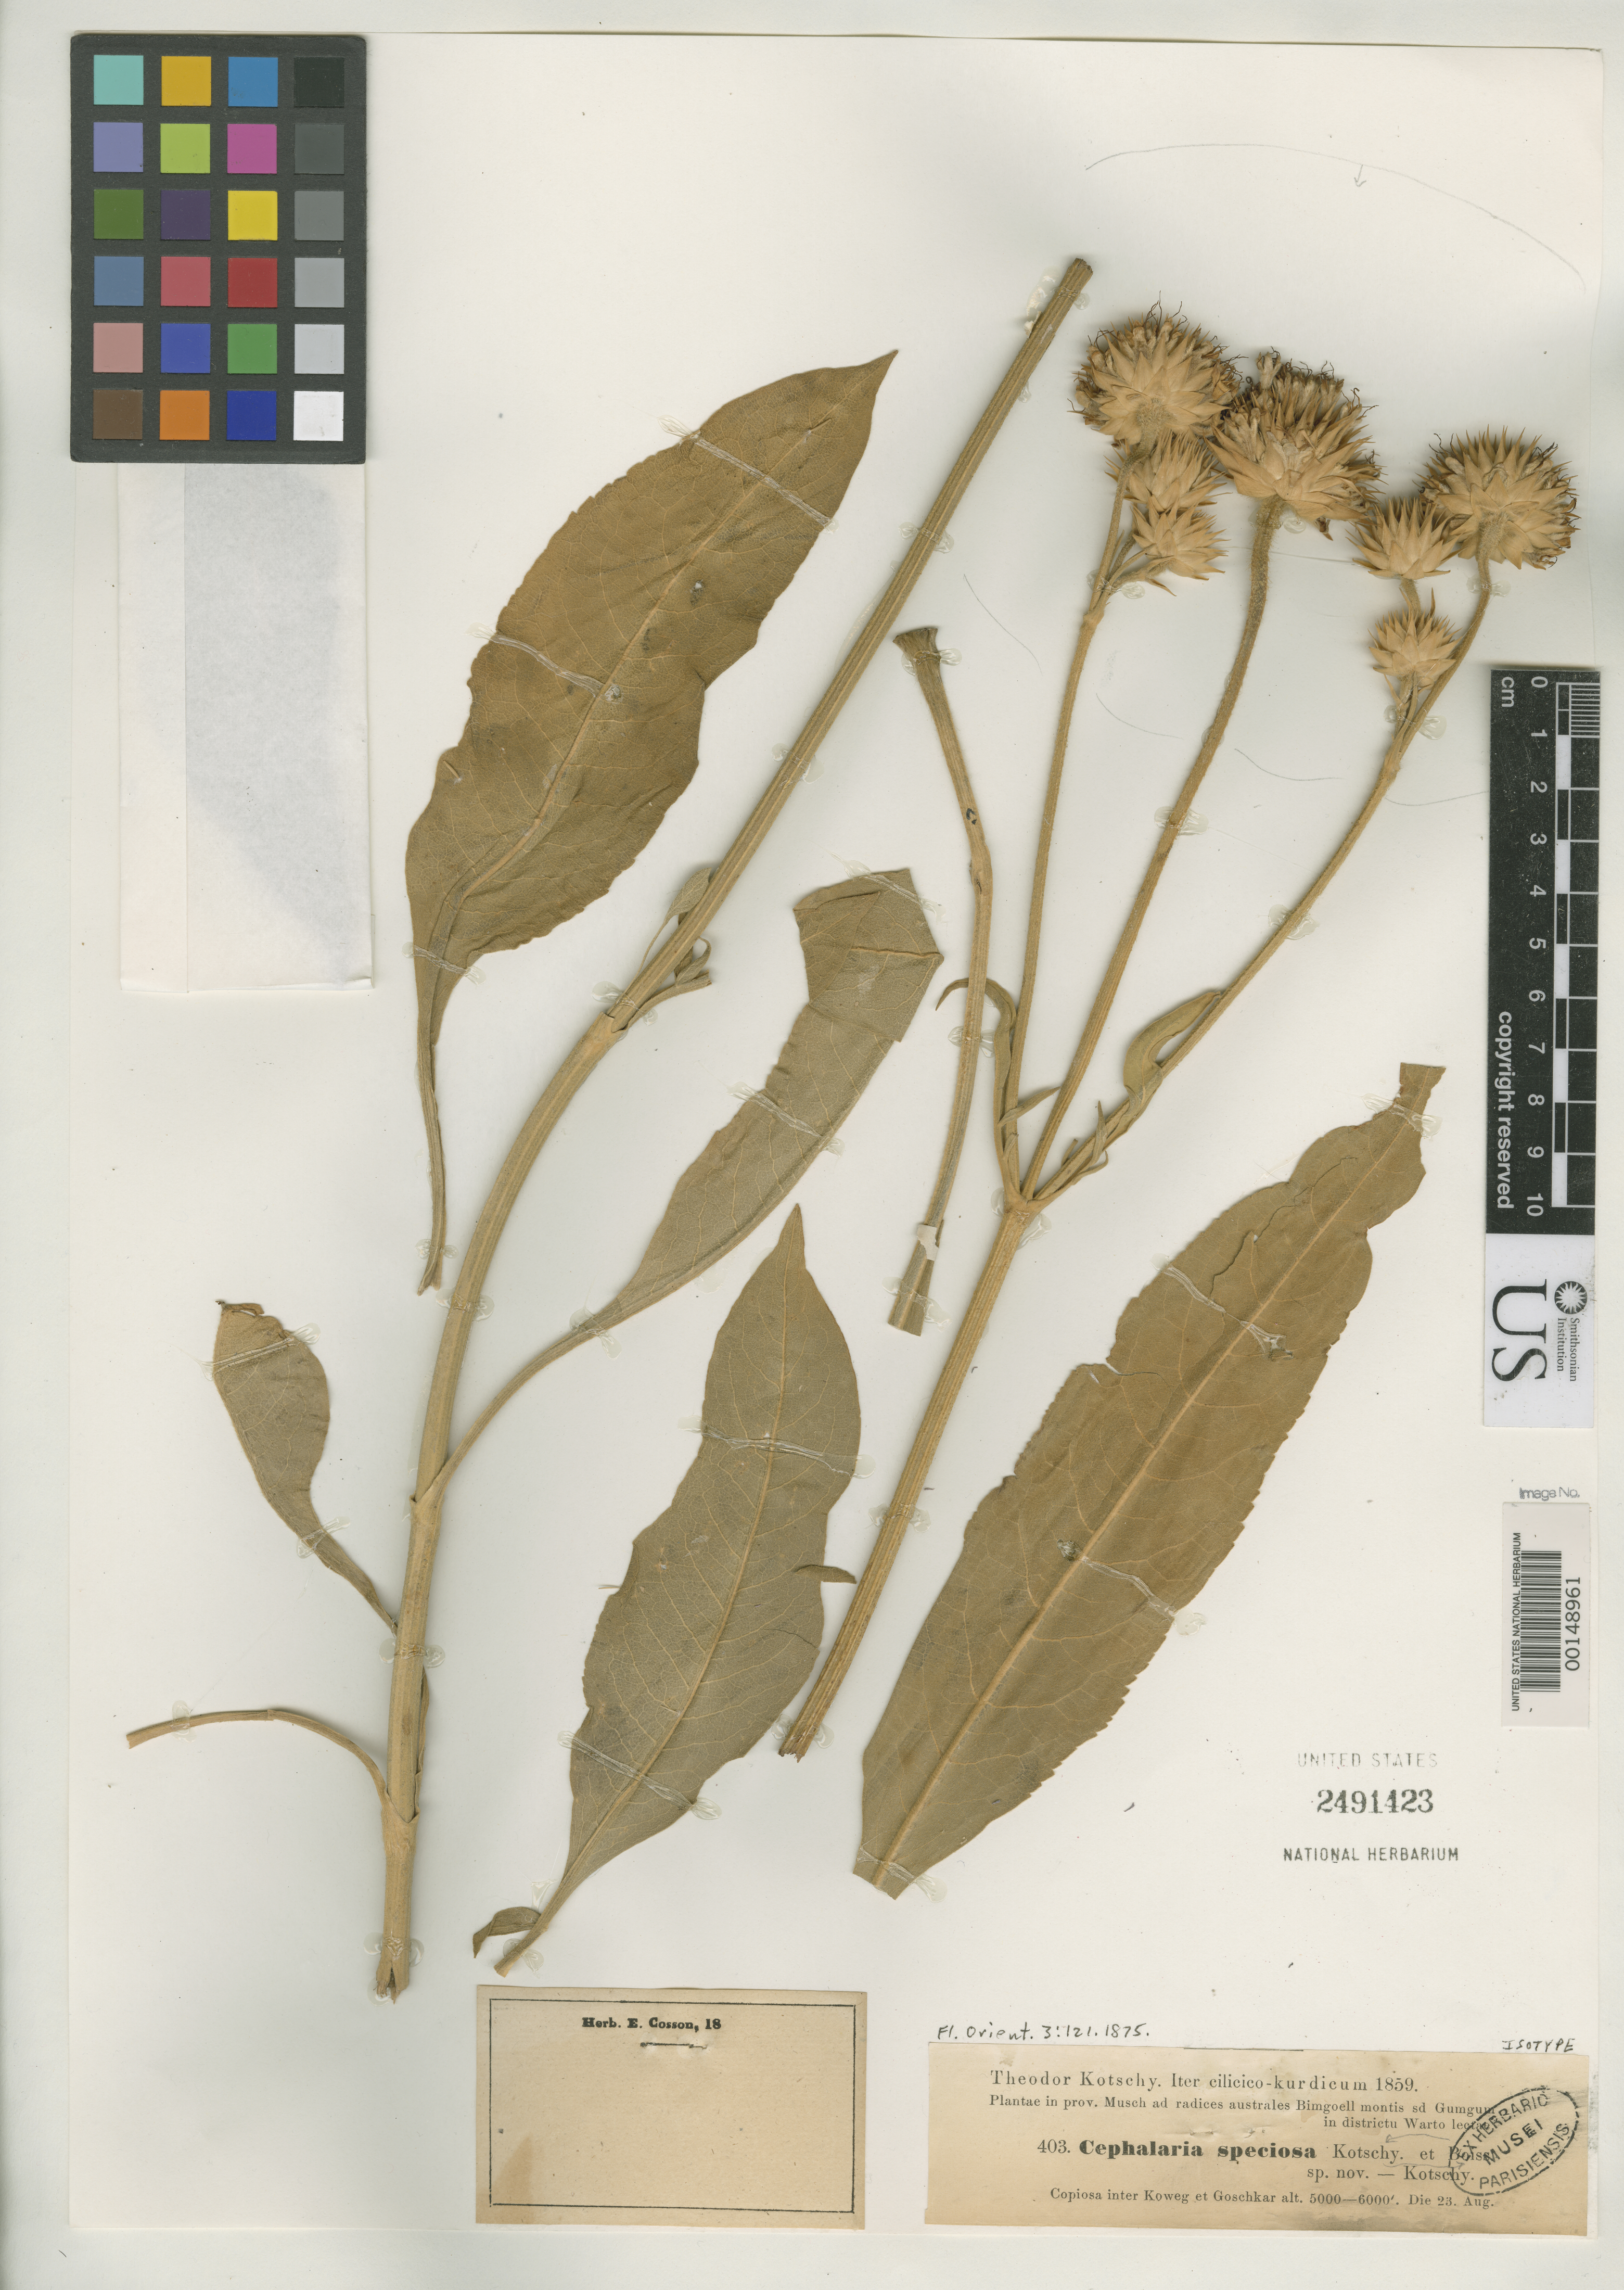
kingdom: Plantae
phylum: Tracheophyta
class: Magnoliopsida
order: Dipsacales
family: Caprifoliaceae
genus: Cephalaria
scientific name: Cephalaria speciosa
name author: Boiss. & Kotschy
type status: Isotype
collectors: K. G. Kotschy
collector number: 403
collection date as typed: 23 Aug 1859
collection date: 1859-08-23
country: Turkey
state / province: Musch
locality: Between Howeg and Goschkar.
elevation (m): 1524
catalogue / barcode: US 2491423